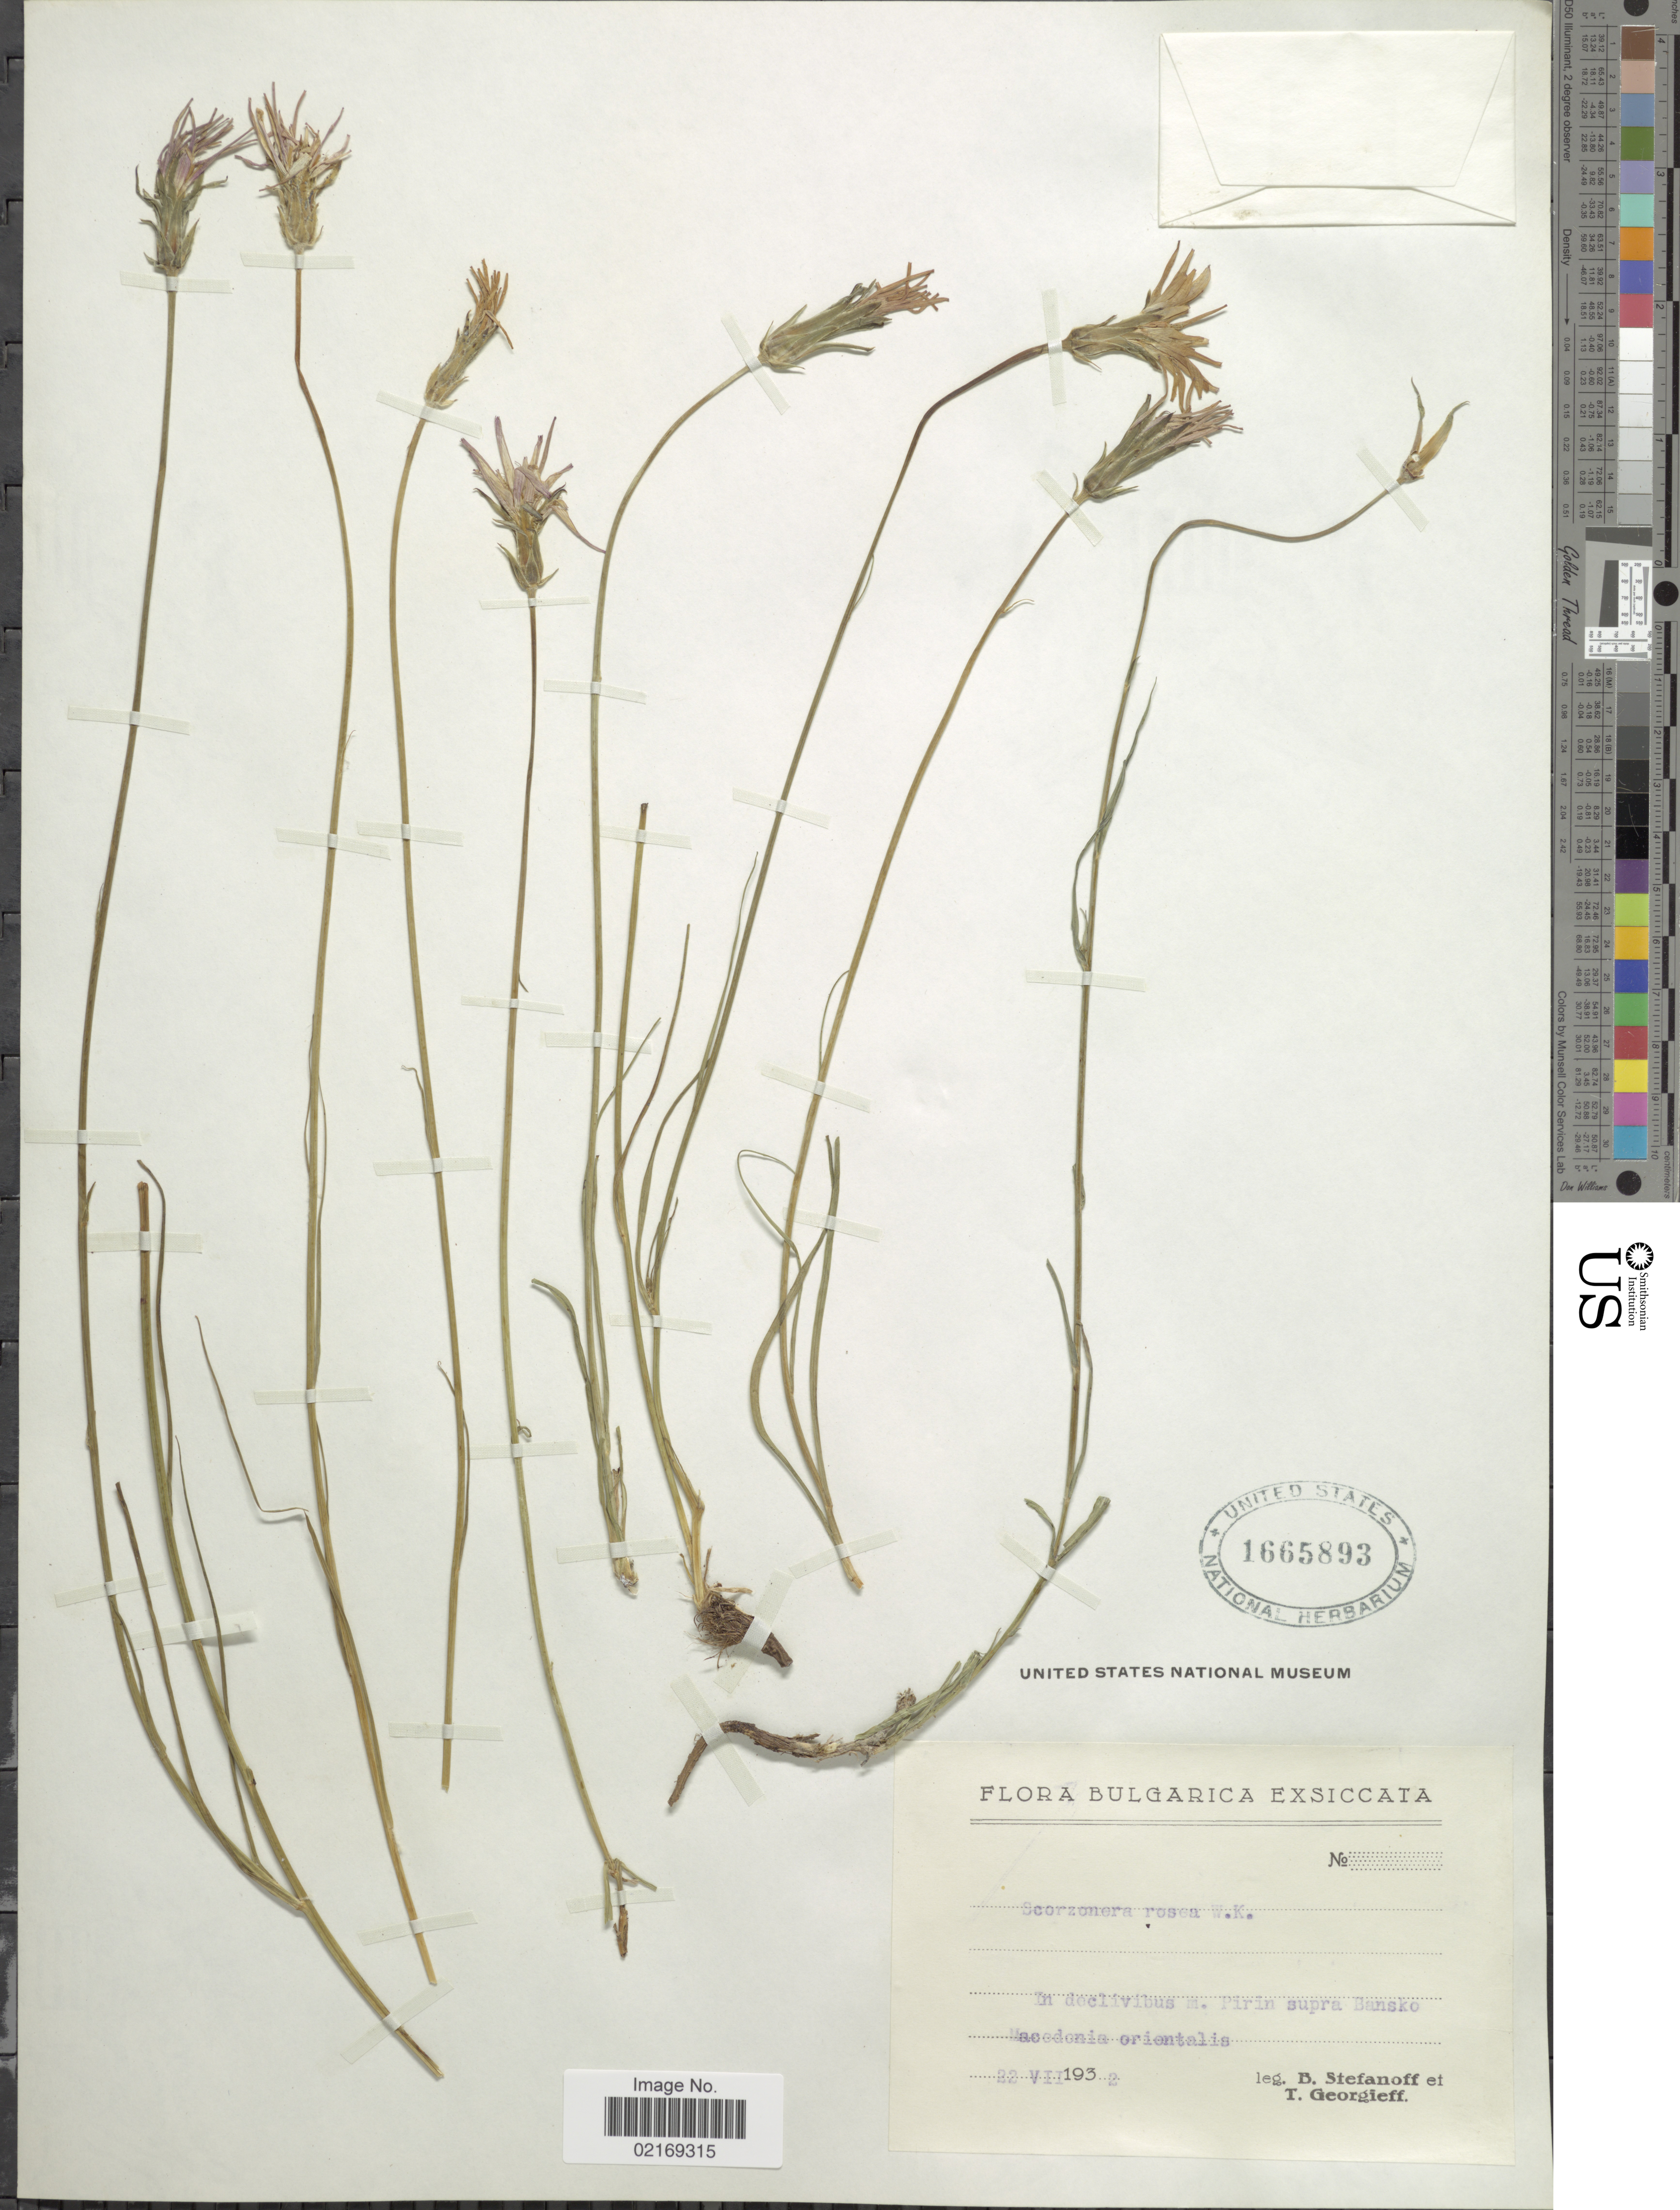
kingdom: Plantae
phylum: Tracheophyta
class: Magnoliopsida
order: Asterales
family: Asteraceae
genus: Podospermum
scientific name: Podospermum roseum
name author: (Waldst. & Kit.) Gemeinholzer & Greuter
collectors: B. Stefanoff & T. Georgieff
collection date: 1932-07-22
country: Bulgaria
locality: Bulgarica, in declivibus m. Pirin supra Bansko, Macedonia orientalis.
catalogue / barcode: US 1665893